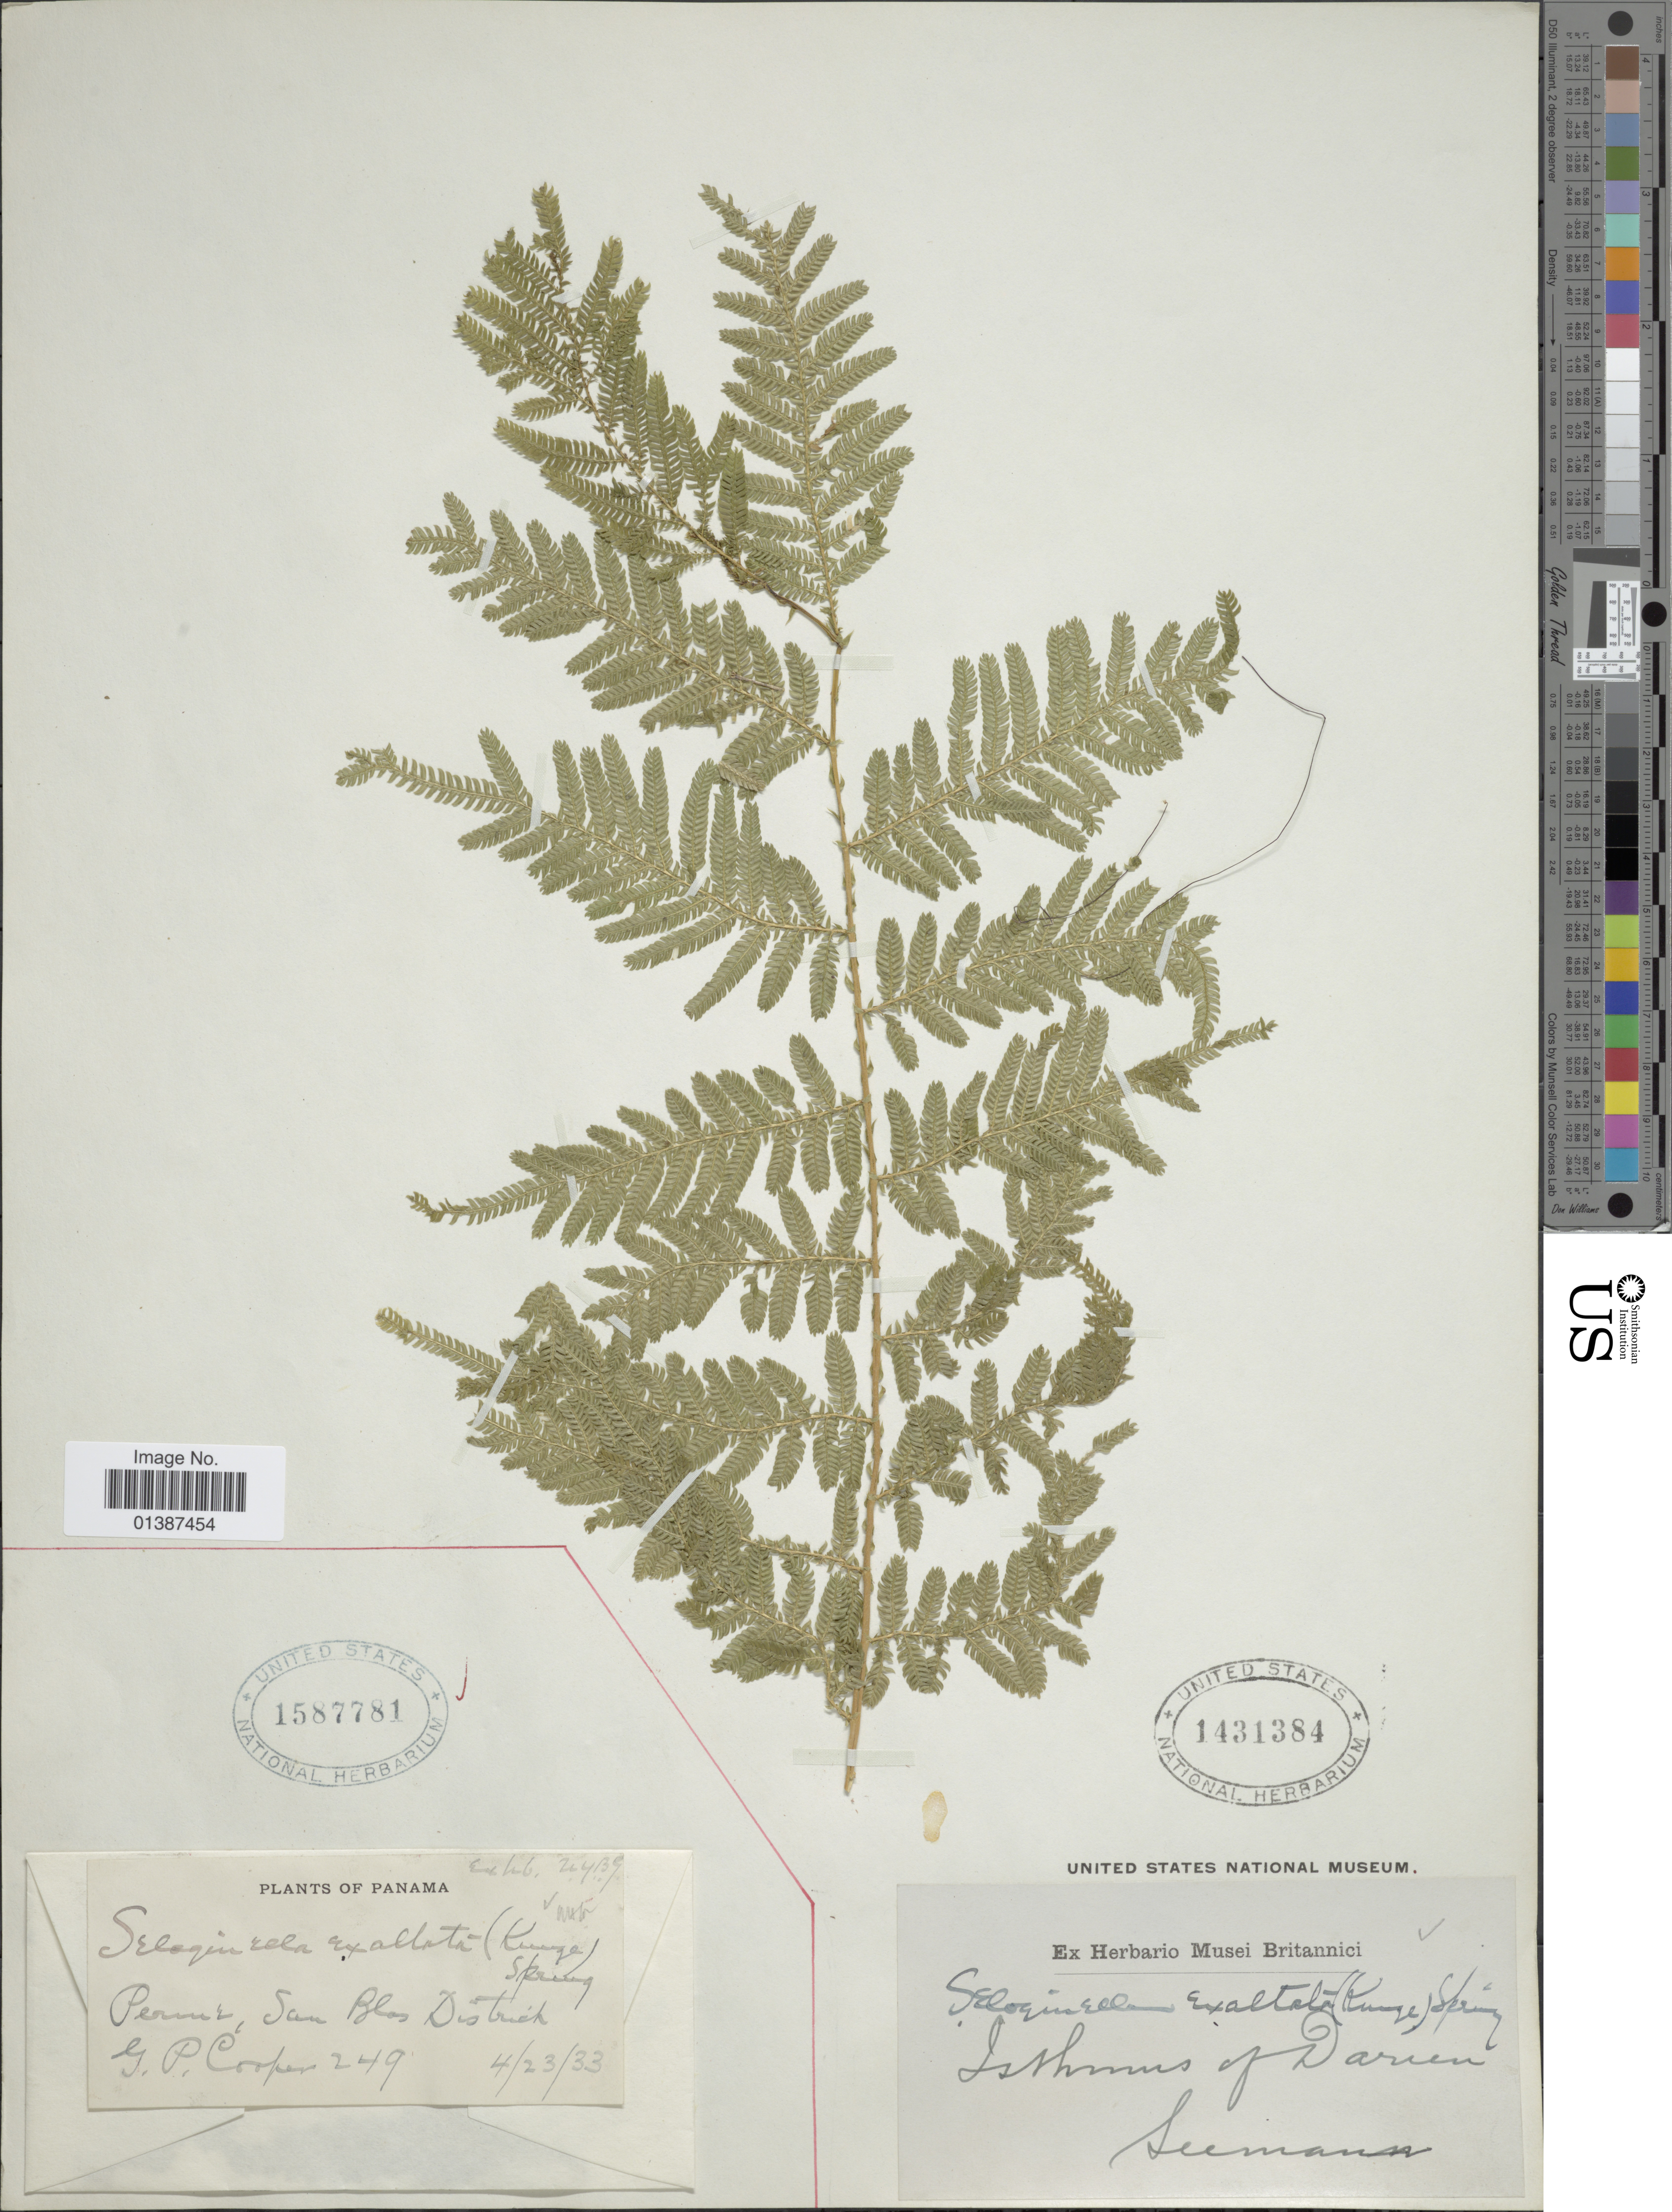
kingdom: Plantae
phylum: Tracheophyta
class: Lycopodiopsida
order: Selaginellales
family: Selaginellaceae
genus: Selaginella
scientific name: Selaginella exaltata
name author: (Kunze) Spring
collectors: G. Cooper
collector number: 249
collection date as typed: Transcribed d/m/y: 23/4/33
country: Panama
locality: Perme, San Blas District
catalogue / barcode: US 1587781